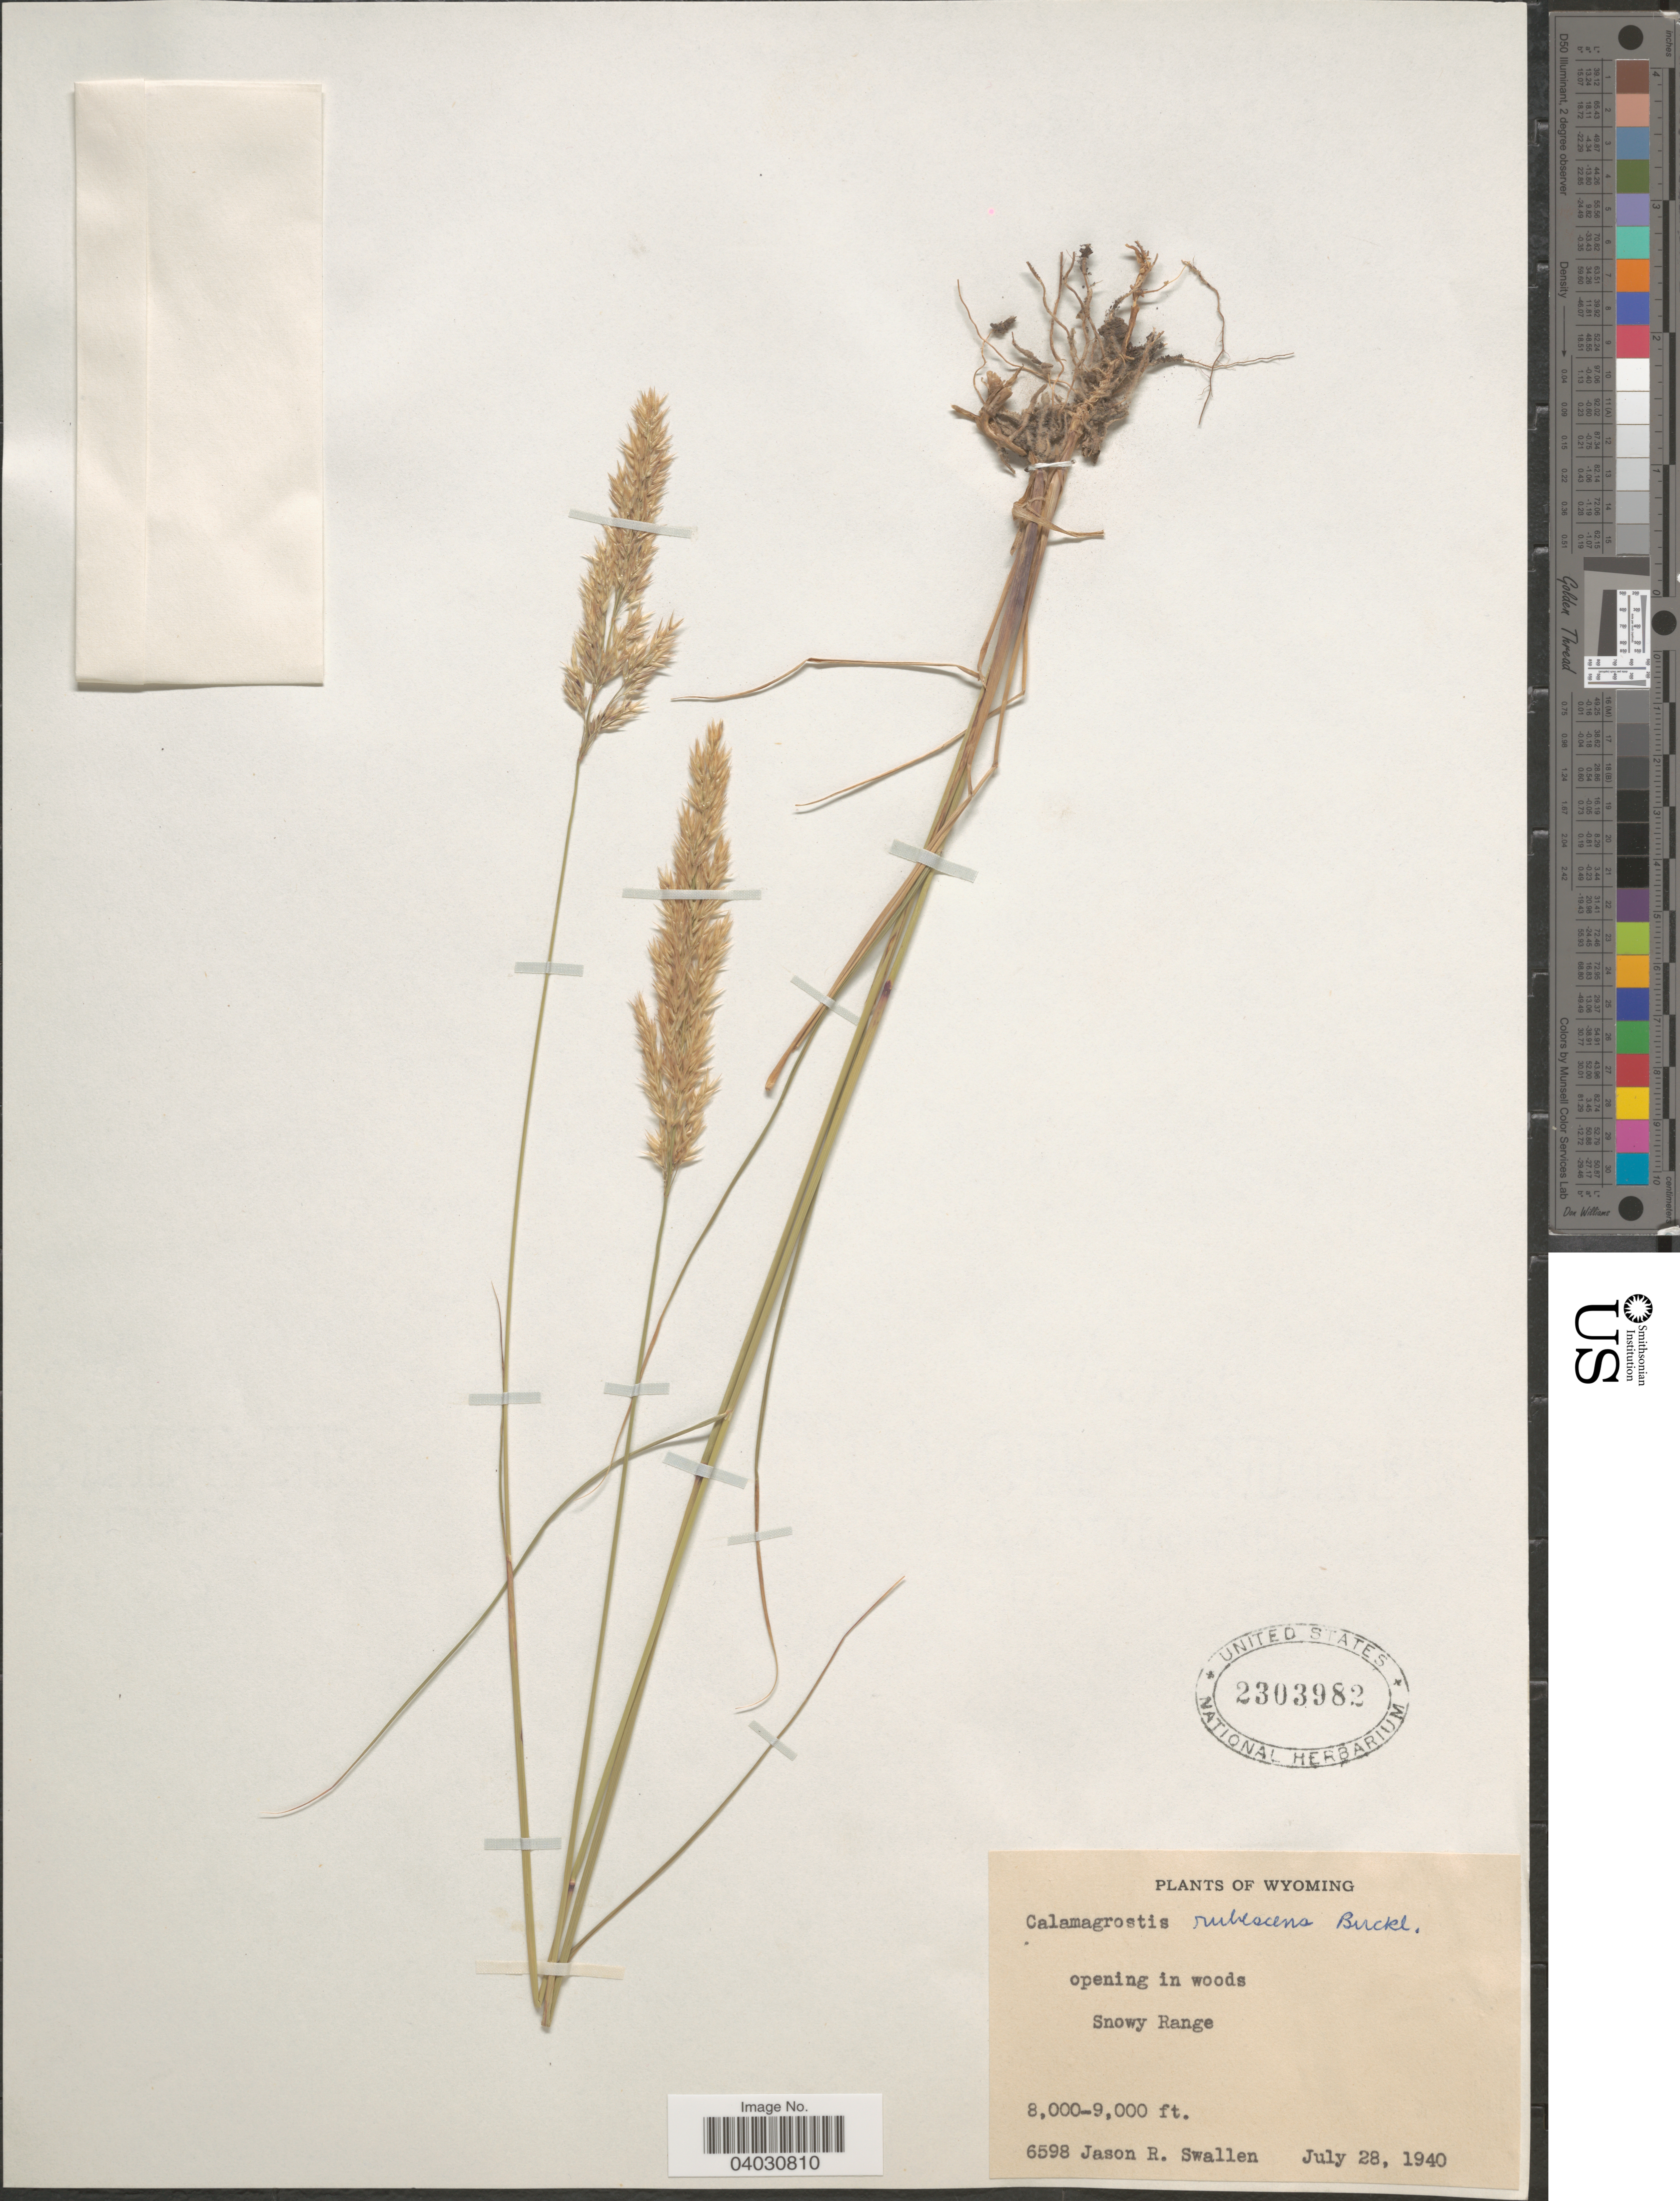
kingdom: Plantae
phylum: Tracheophyta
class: Liliopsida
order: Poales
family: Poaceae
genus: Calamagrostis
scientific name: Calamagrostis rubescens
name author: Buckley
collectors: J. R. Swallen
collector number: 6598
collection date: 1940-07-28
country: United States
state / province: Wyoming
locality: Opening in woods, Snowy Range.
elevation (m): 2438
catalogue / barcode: US 2303982